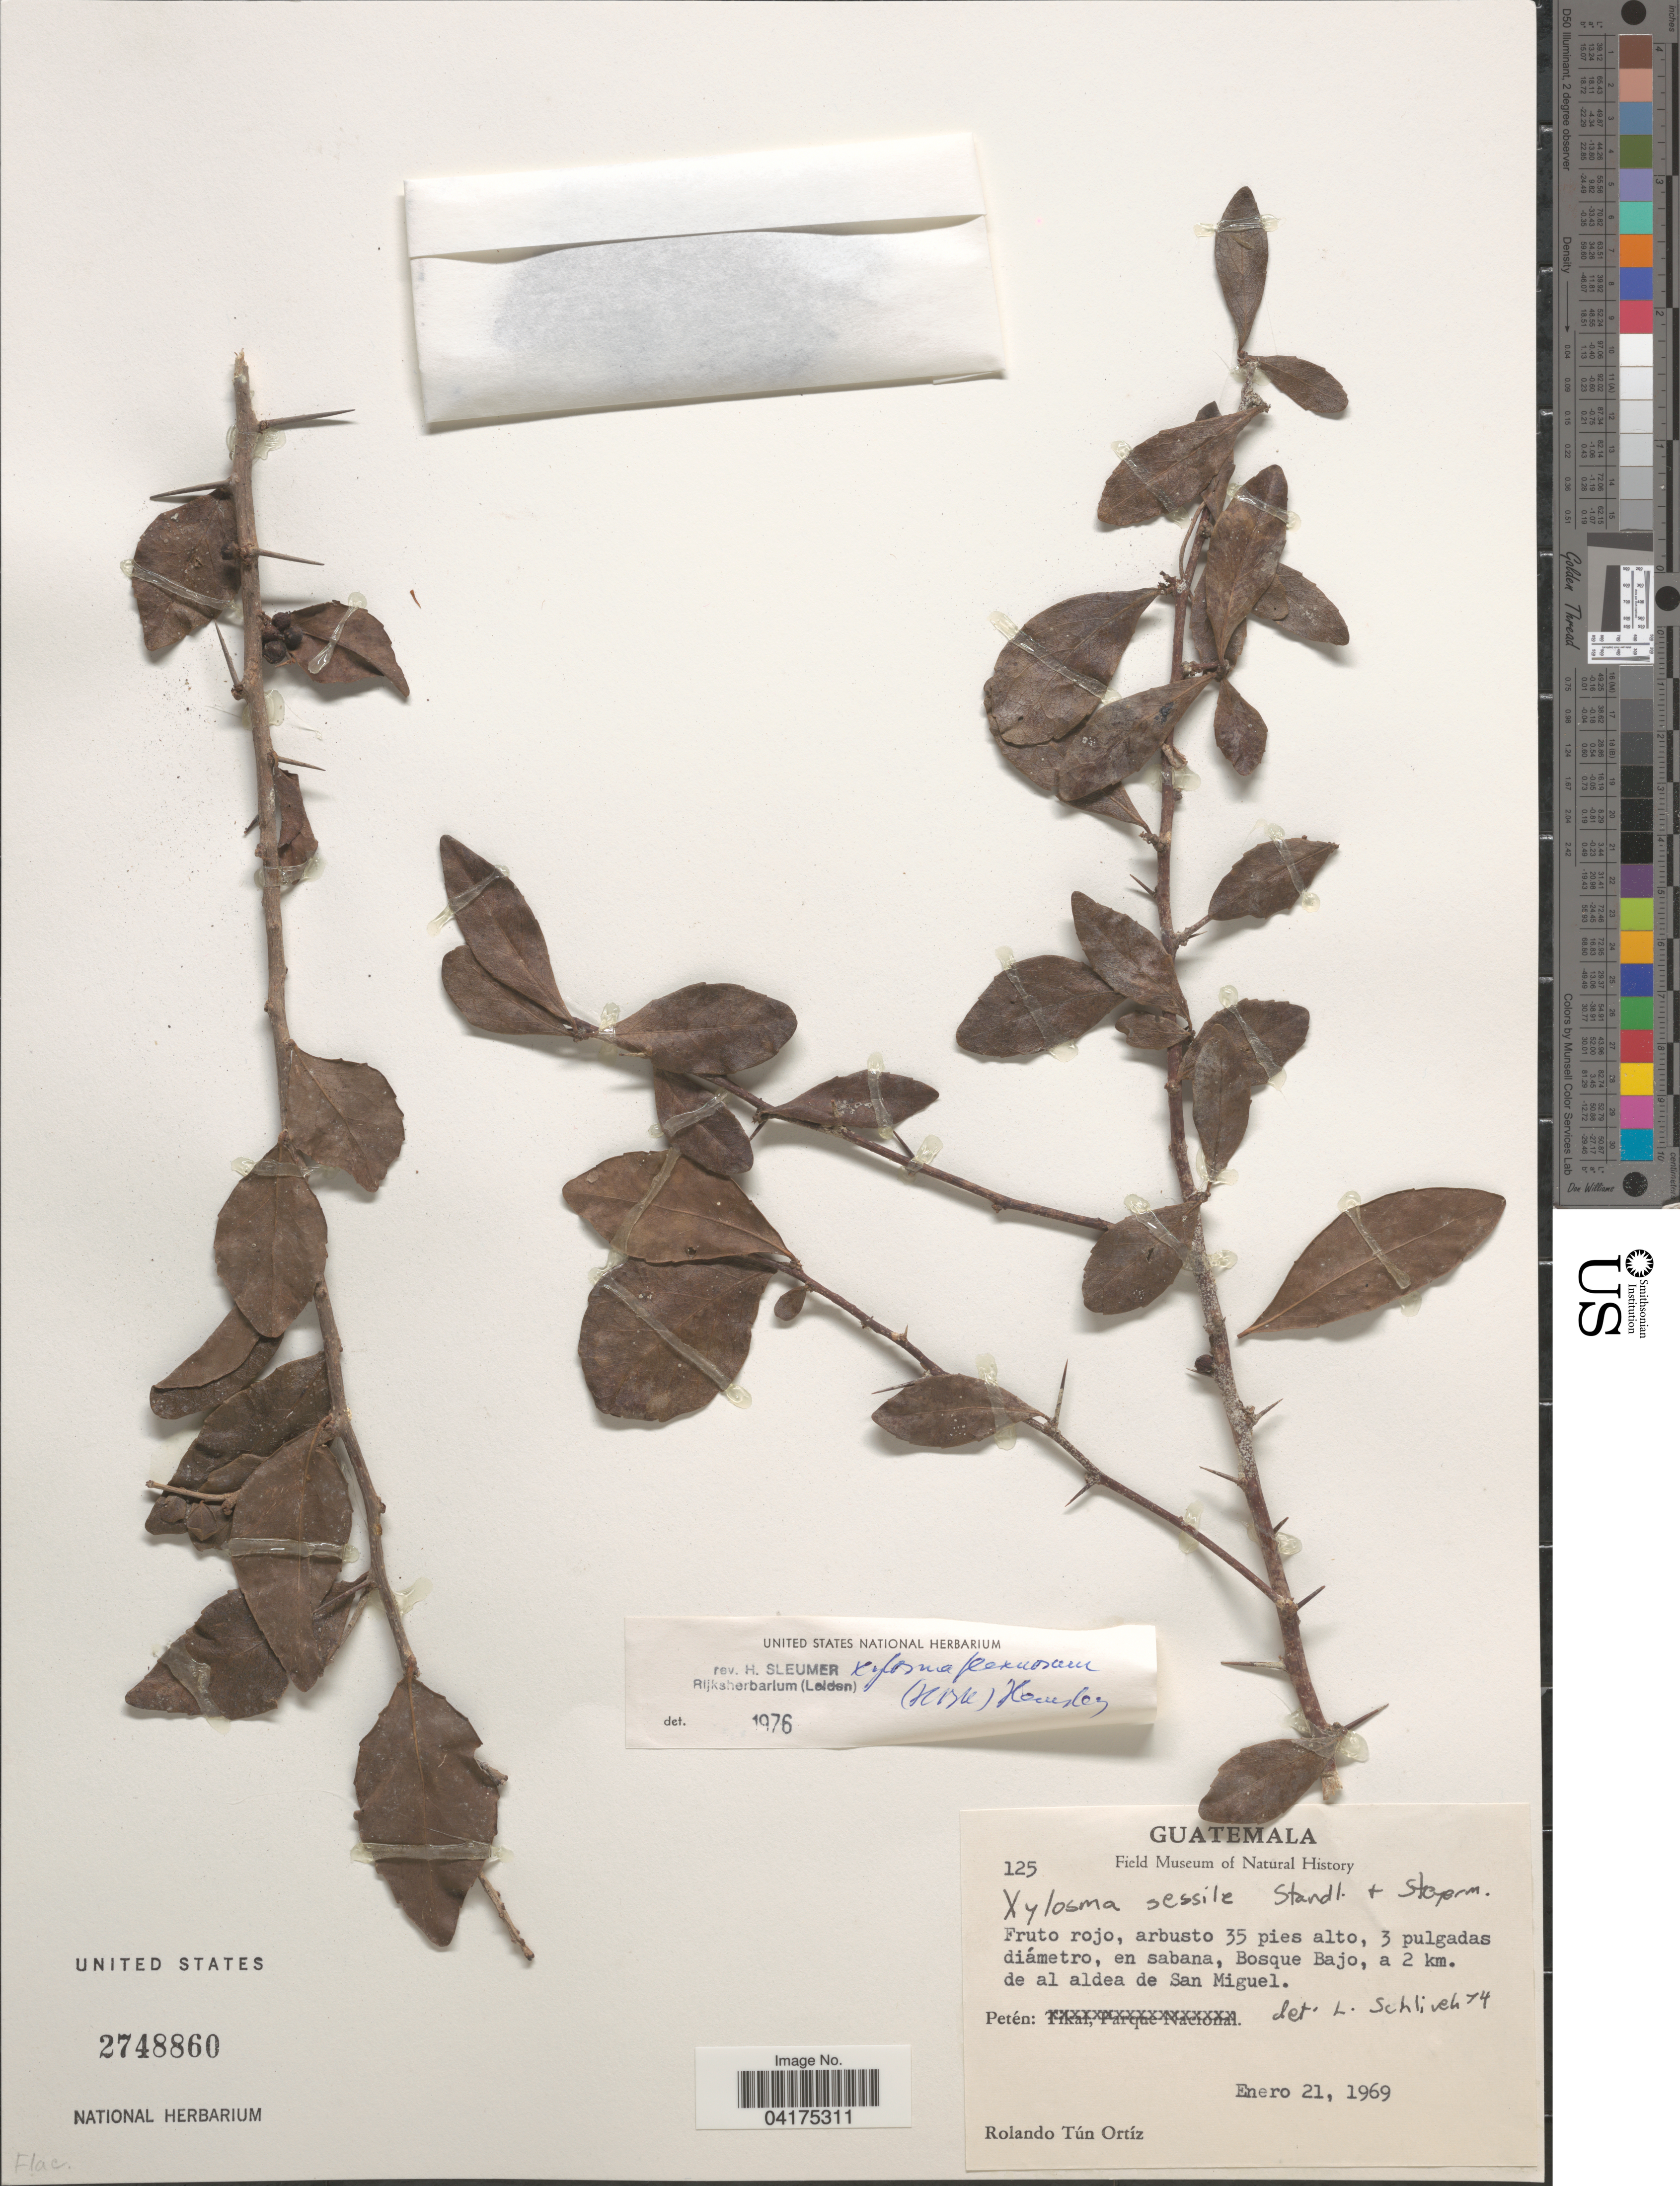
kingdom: Plantae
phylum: Tracheophyta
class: Magnoliopsida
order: Malpighiales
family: Salicaceae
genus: Xylosma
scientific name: Xylosma flexuosa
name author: (Kunth) Hemsl.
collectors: R. Ortiz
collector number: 125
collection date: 1969-01-21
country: Guatemala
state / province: El Peten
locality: Fruto rojo, arbusto 35 pies alto, 3 pulgadas diámetro, en sabana, Bosque Bajo, a 2 km. de al aldea de San Miguel.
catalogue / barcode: US 2748860